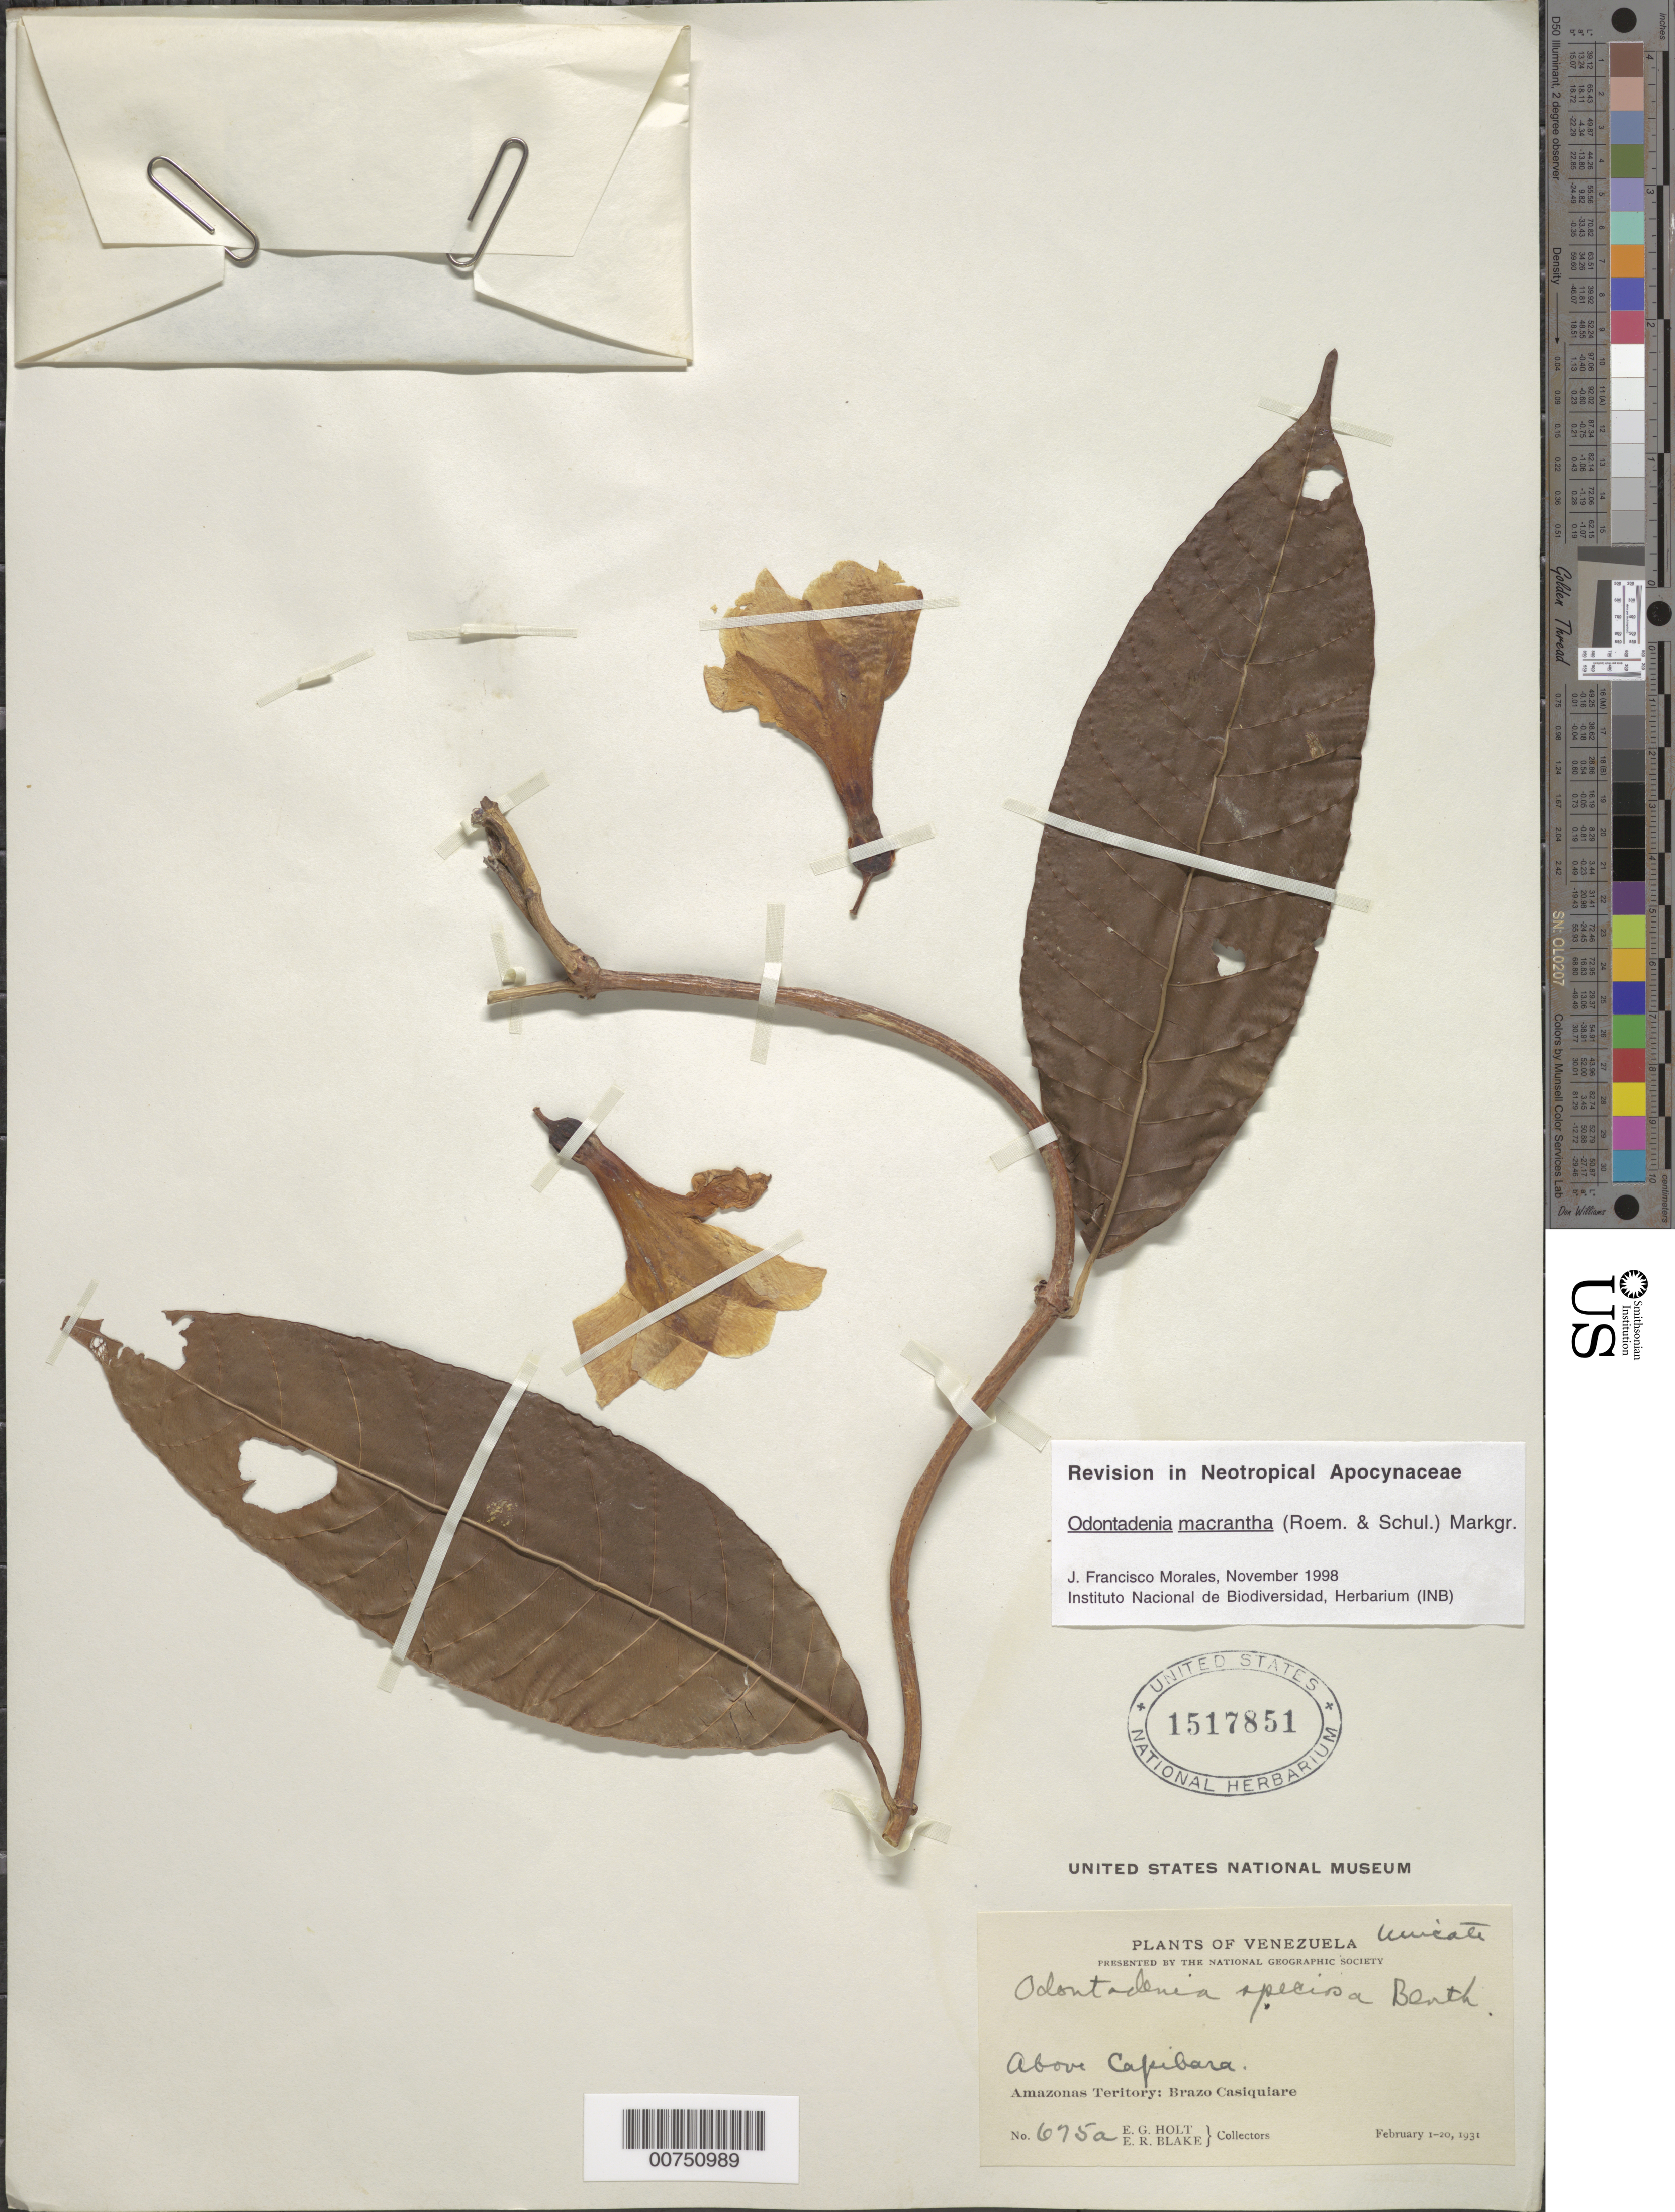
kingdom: Plantae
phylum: Tracheophyta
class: Magnoliopsida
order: Gentianales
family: Apocynaceae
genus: Odontadenia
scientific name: Odontadenia macrantha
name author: (Roem. & Schult.) Markgr.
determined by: Morales, J. F.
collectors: E. Holt & E. R. Blake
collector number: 675 a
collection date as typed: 1-Feb-31 to 20-Feb-31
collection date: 1931-02-01/1931-02-20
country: Venezuela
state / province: Amazonas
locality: Brazo Casiquiare, above Capibara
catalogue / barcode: US 1517851